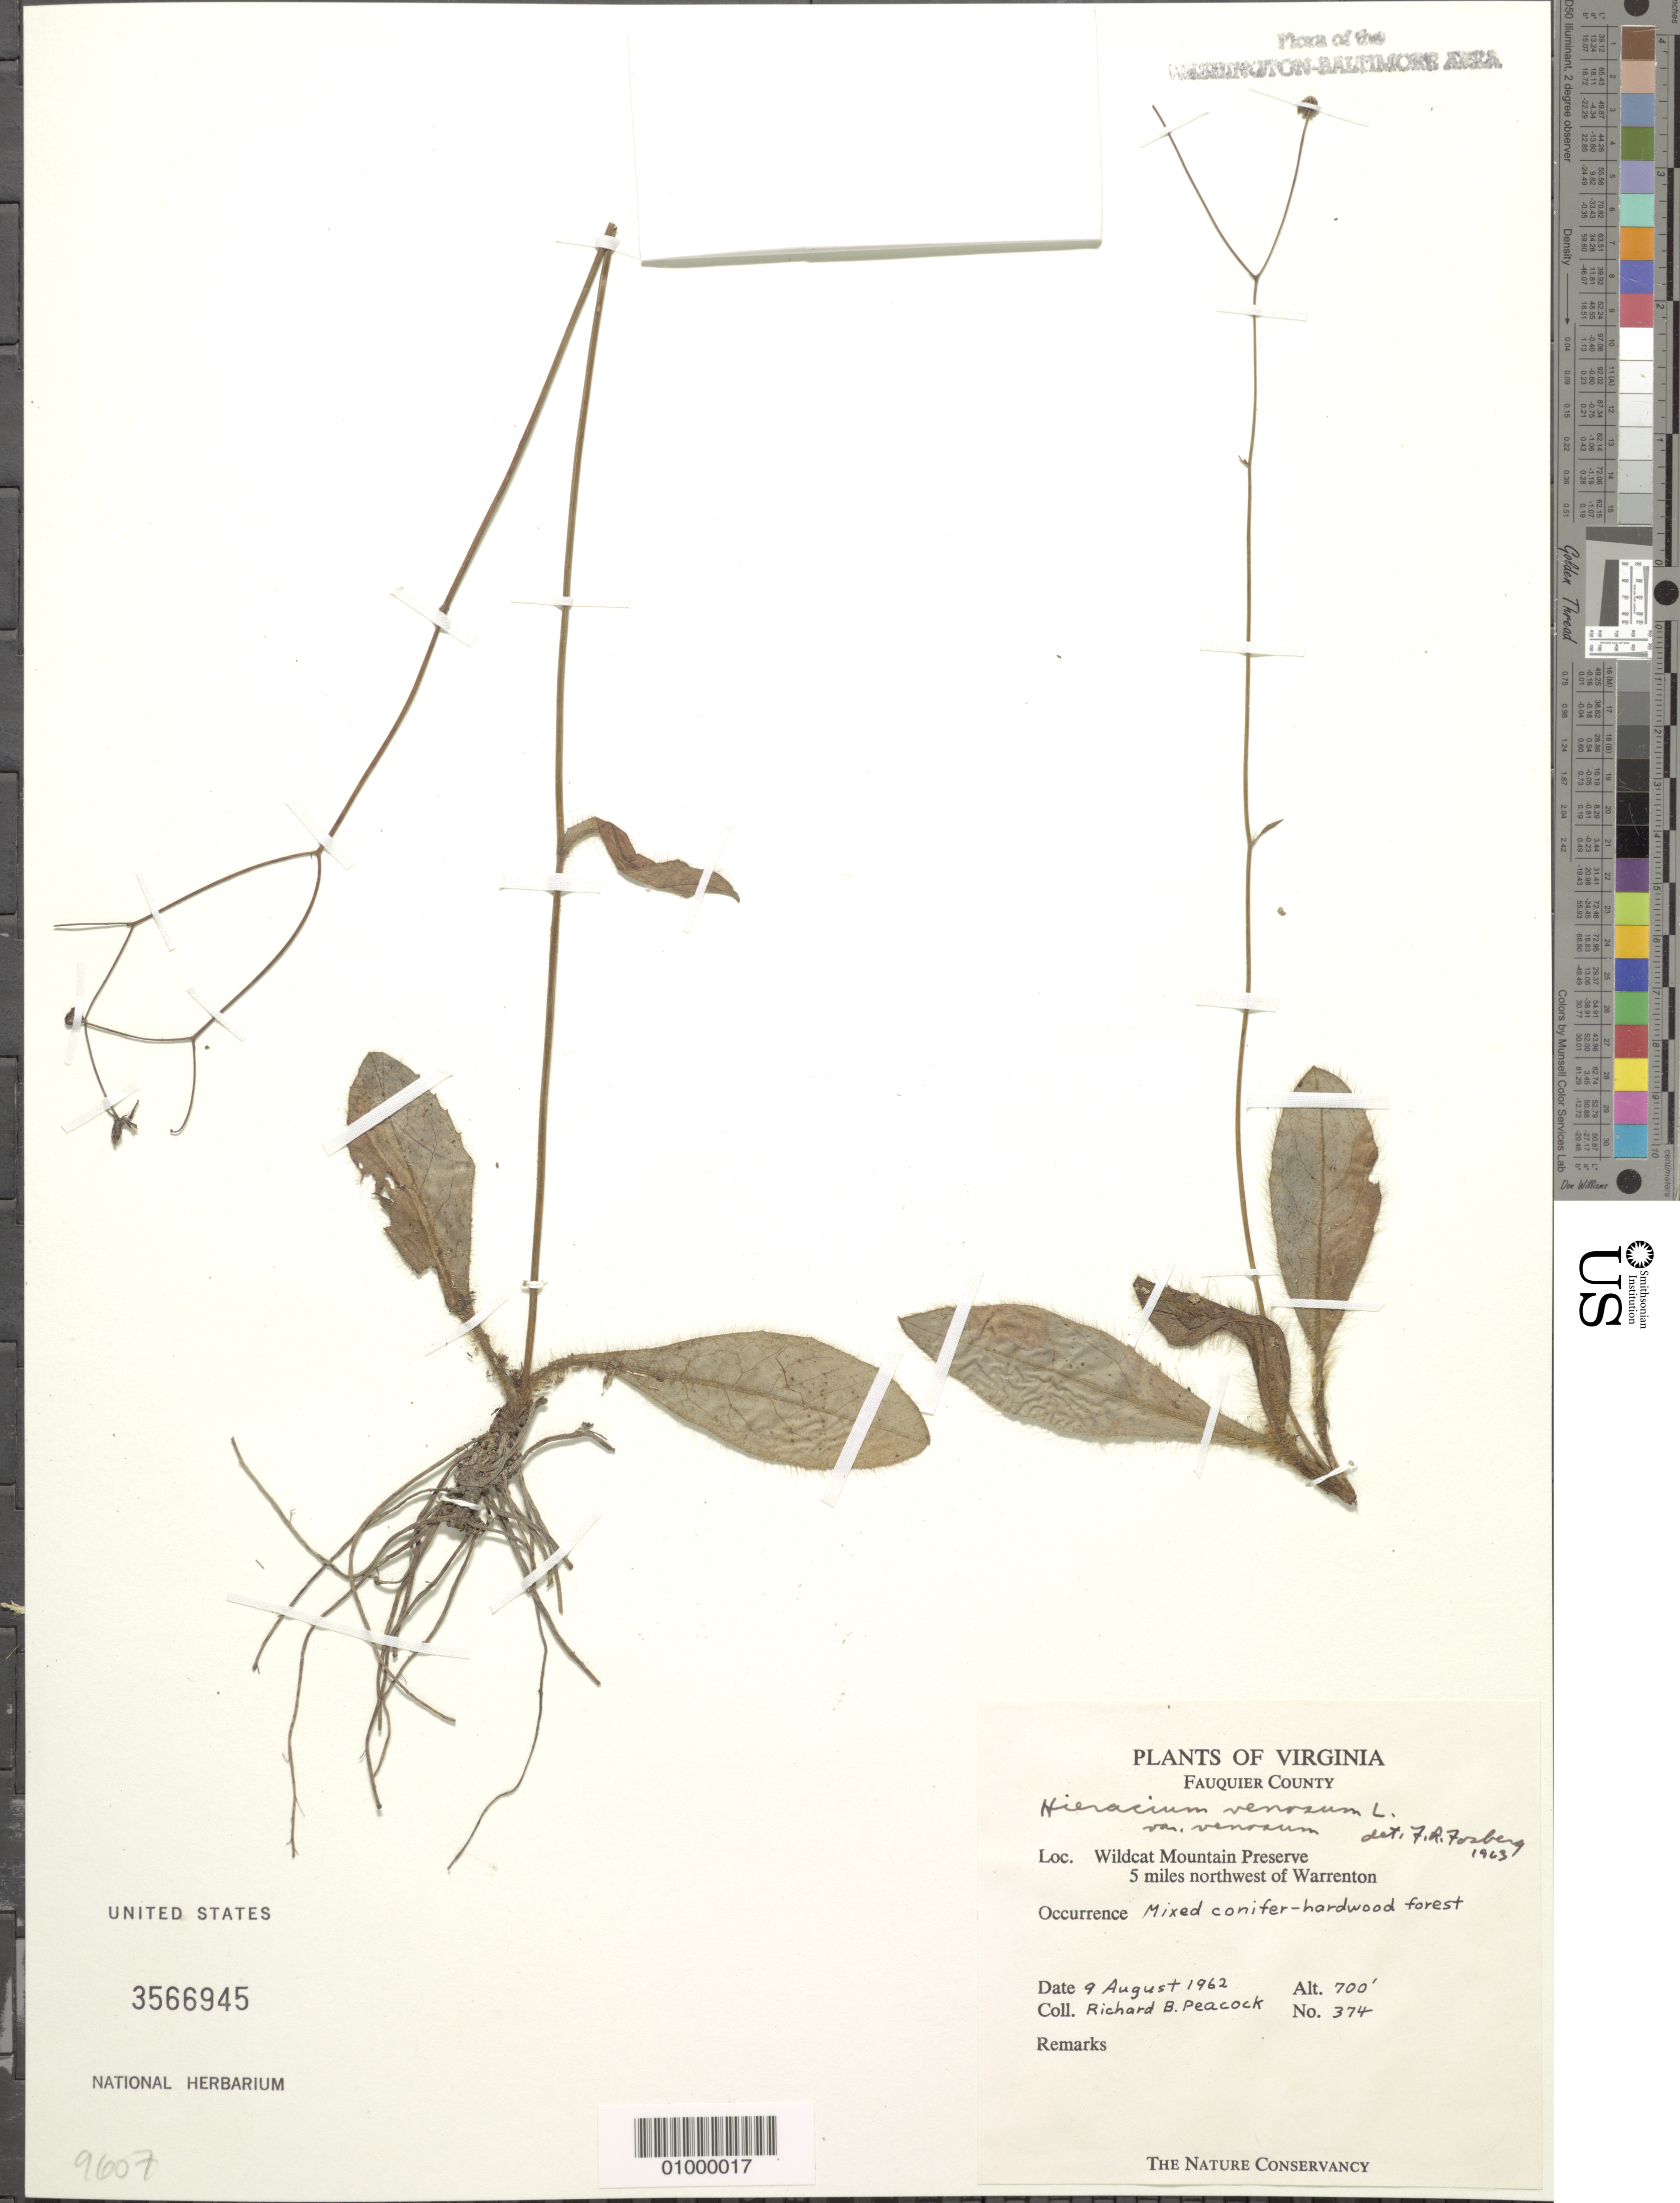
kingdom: Plantae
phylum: Tracheophyta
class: Magnoliopsida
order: Asterales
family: Asteraceae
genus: Hieracium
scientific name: Hieracium venosum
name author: L.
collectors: R. Peacock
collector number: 374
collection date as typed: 09 Aug 1962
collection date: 1962-08-09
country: United States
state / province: Virginia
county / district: Fauquier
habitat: mixed conifer-hardwood forest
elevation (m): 213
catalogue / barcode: US 3566945